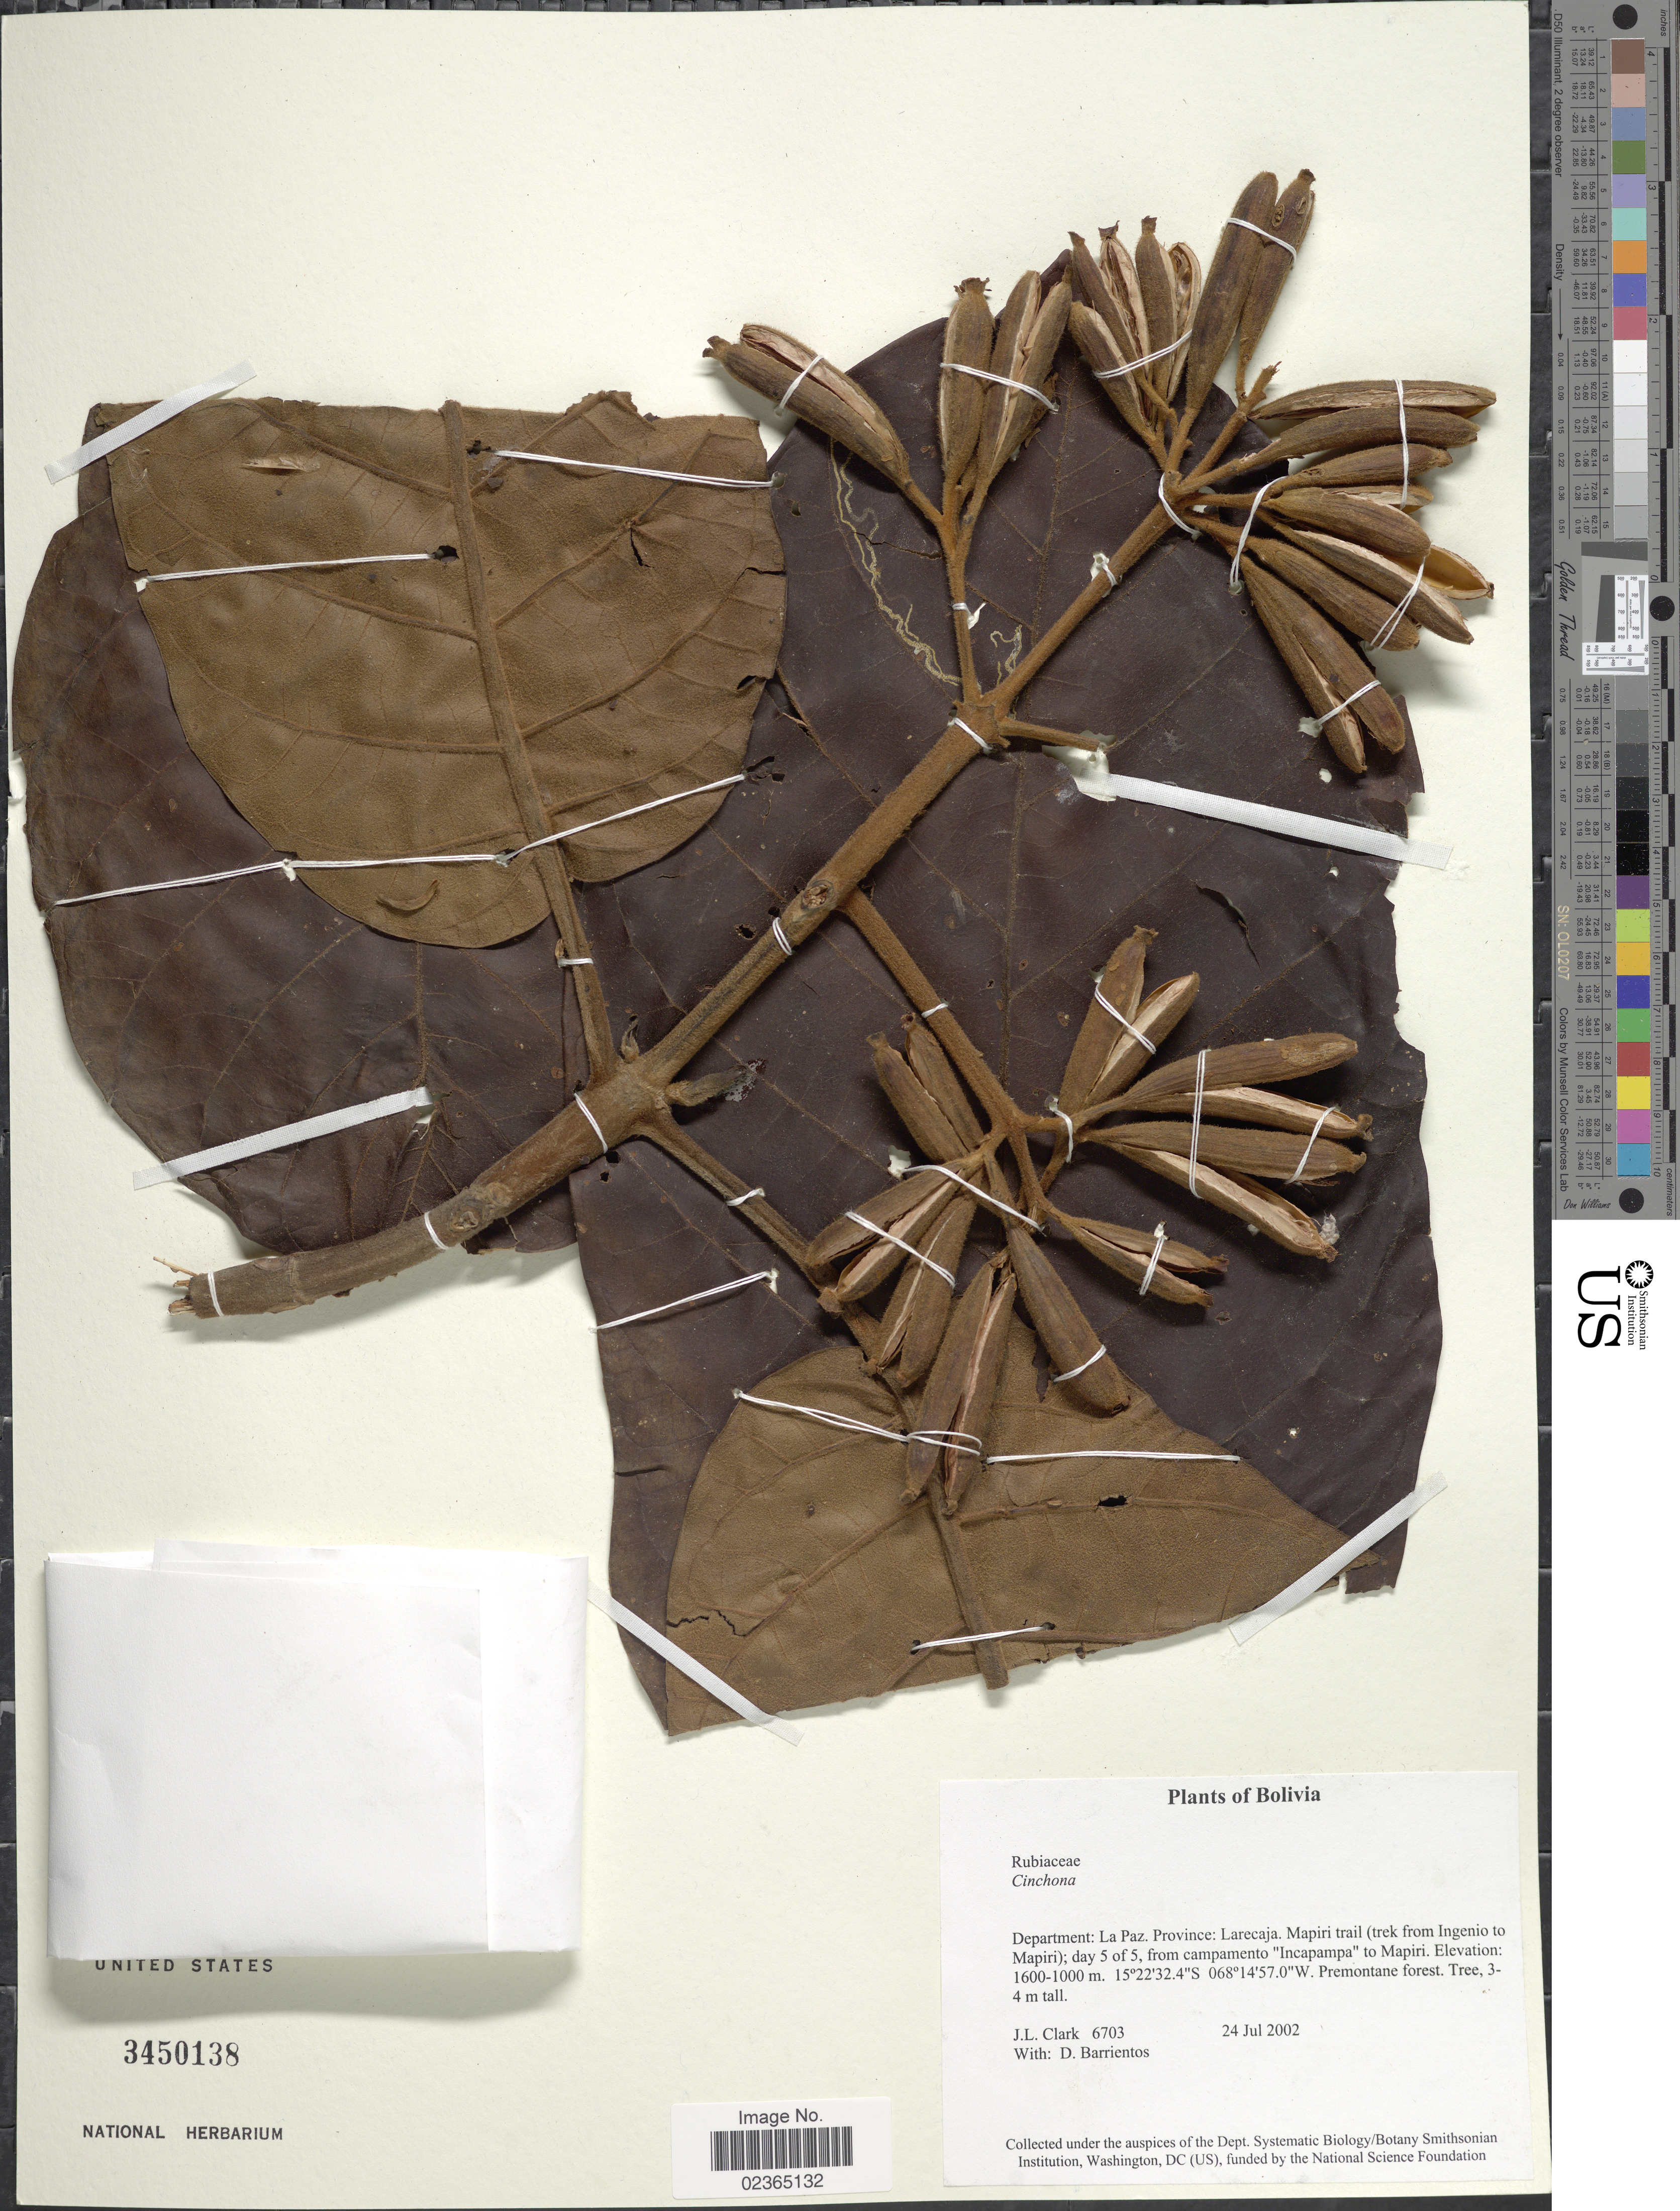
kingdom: Plantae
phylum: Tracheophyta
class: Magnoliopsida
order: Gentianales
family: Rubiaceae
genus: Cinchona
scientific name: Cinchona sp.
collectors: J. L. Clark & D. Barrientos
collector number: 6703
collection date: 2002-07-24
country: Bolivia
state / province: La Paz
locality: Province: Larecaja. Mapiri trail (trek from Ingenio to Mapiri); day 5 of 5, from campamento "Incapampa" to Mapiri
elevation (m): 1000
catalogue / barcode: US 3450138